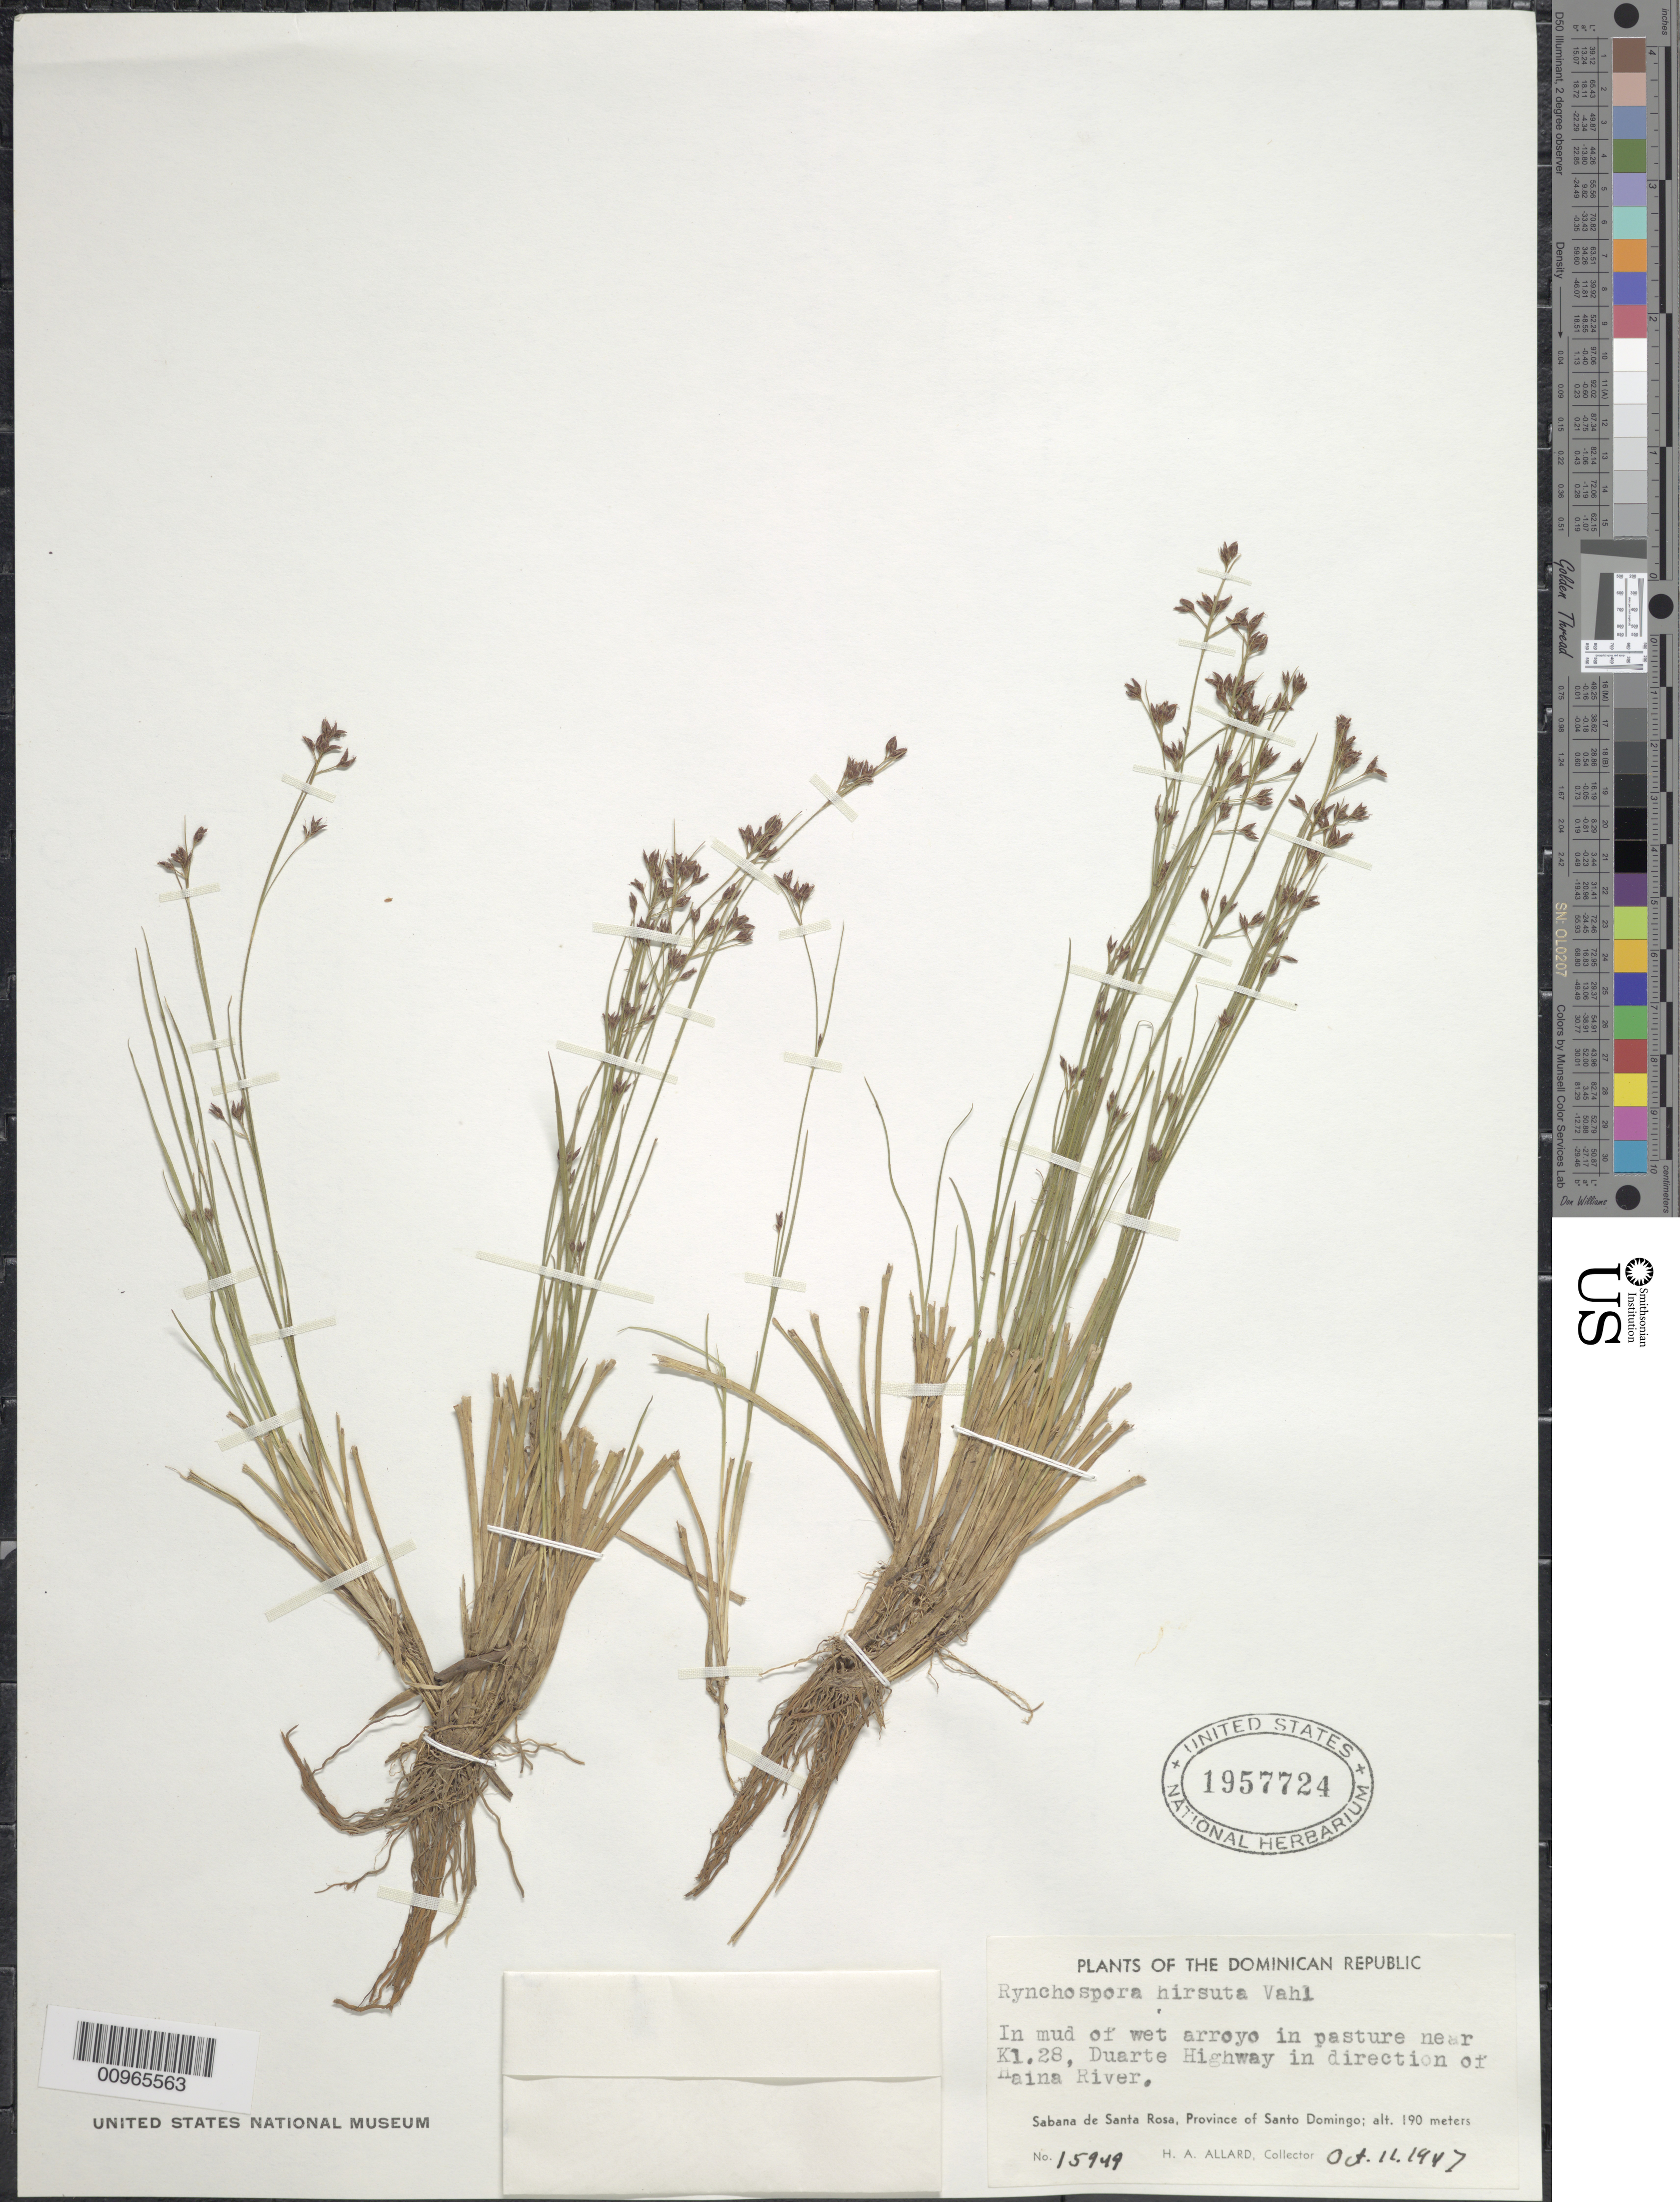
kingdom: Plantae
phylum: Tracheophyta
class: Liliopsida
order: Poales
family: Cyperaceae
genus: Rhynchospora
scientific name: Rhynchospora hirsuta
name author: (Vahl) Vahl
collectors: H. A. Allard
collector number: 15949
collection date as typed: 11 Oct 1947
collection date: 1947-10-11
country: Dominican Republic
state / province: Santo Domingo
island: Hispaniola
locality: Sabana de Santa Rosa, arroyo in pasture near Kl 28, Duarte Highway in direction of Haina River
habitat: Mud of wet arroyo in pasture near highway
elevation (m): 190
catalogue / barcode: US 1957724